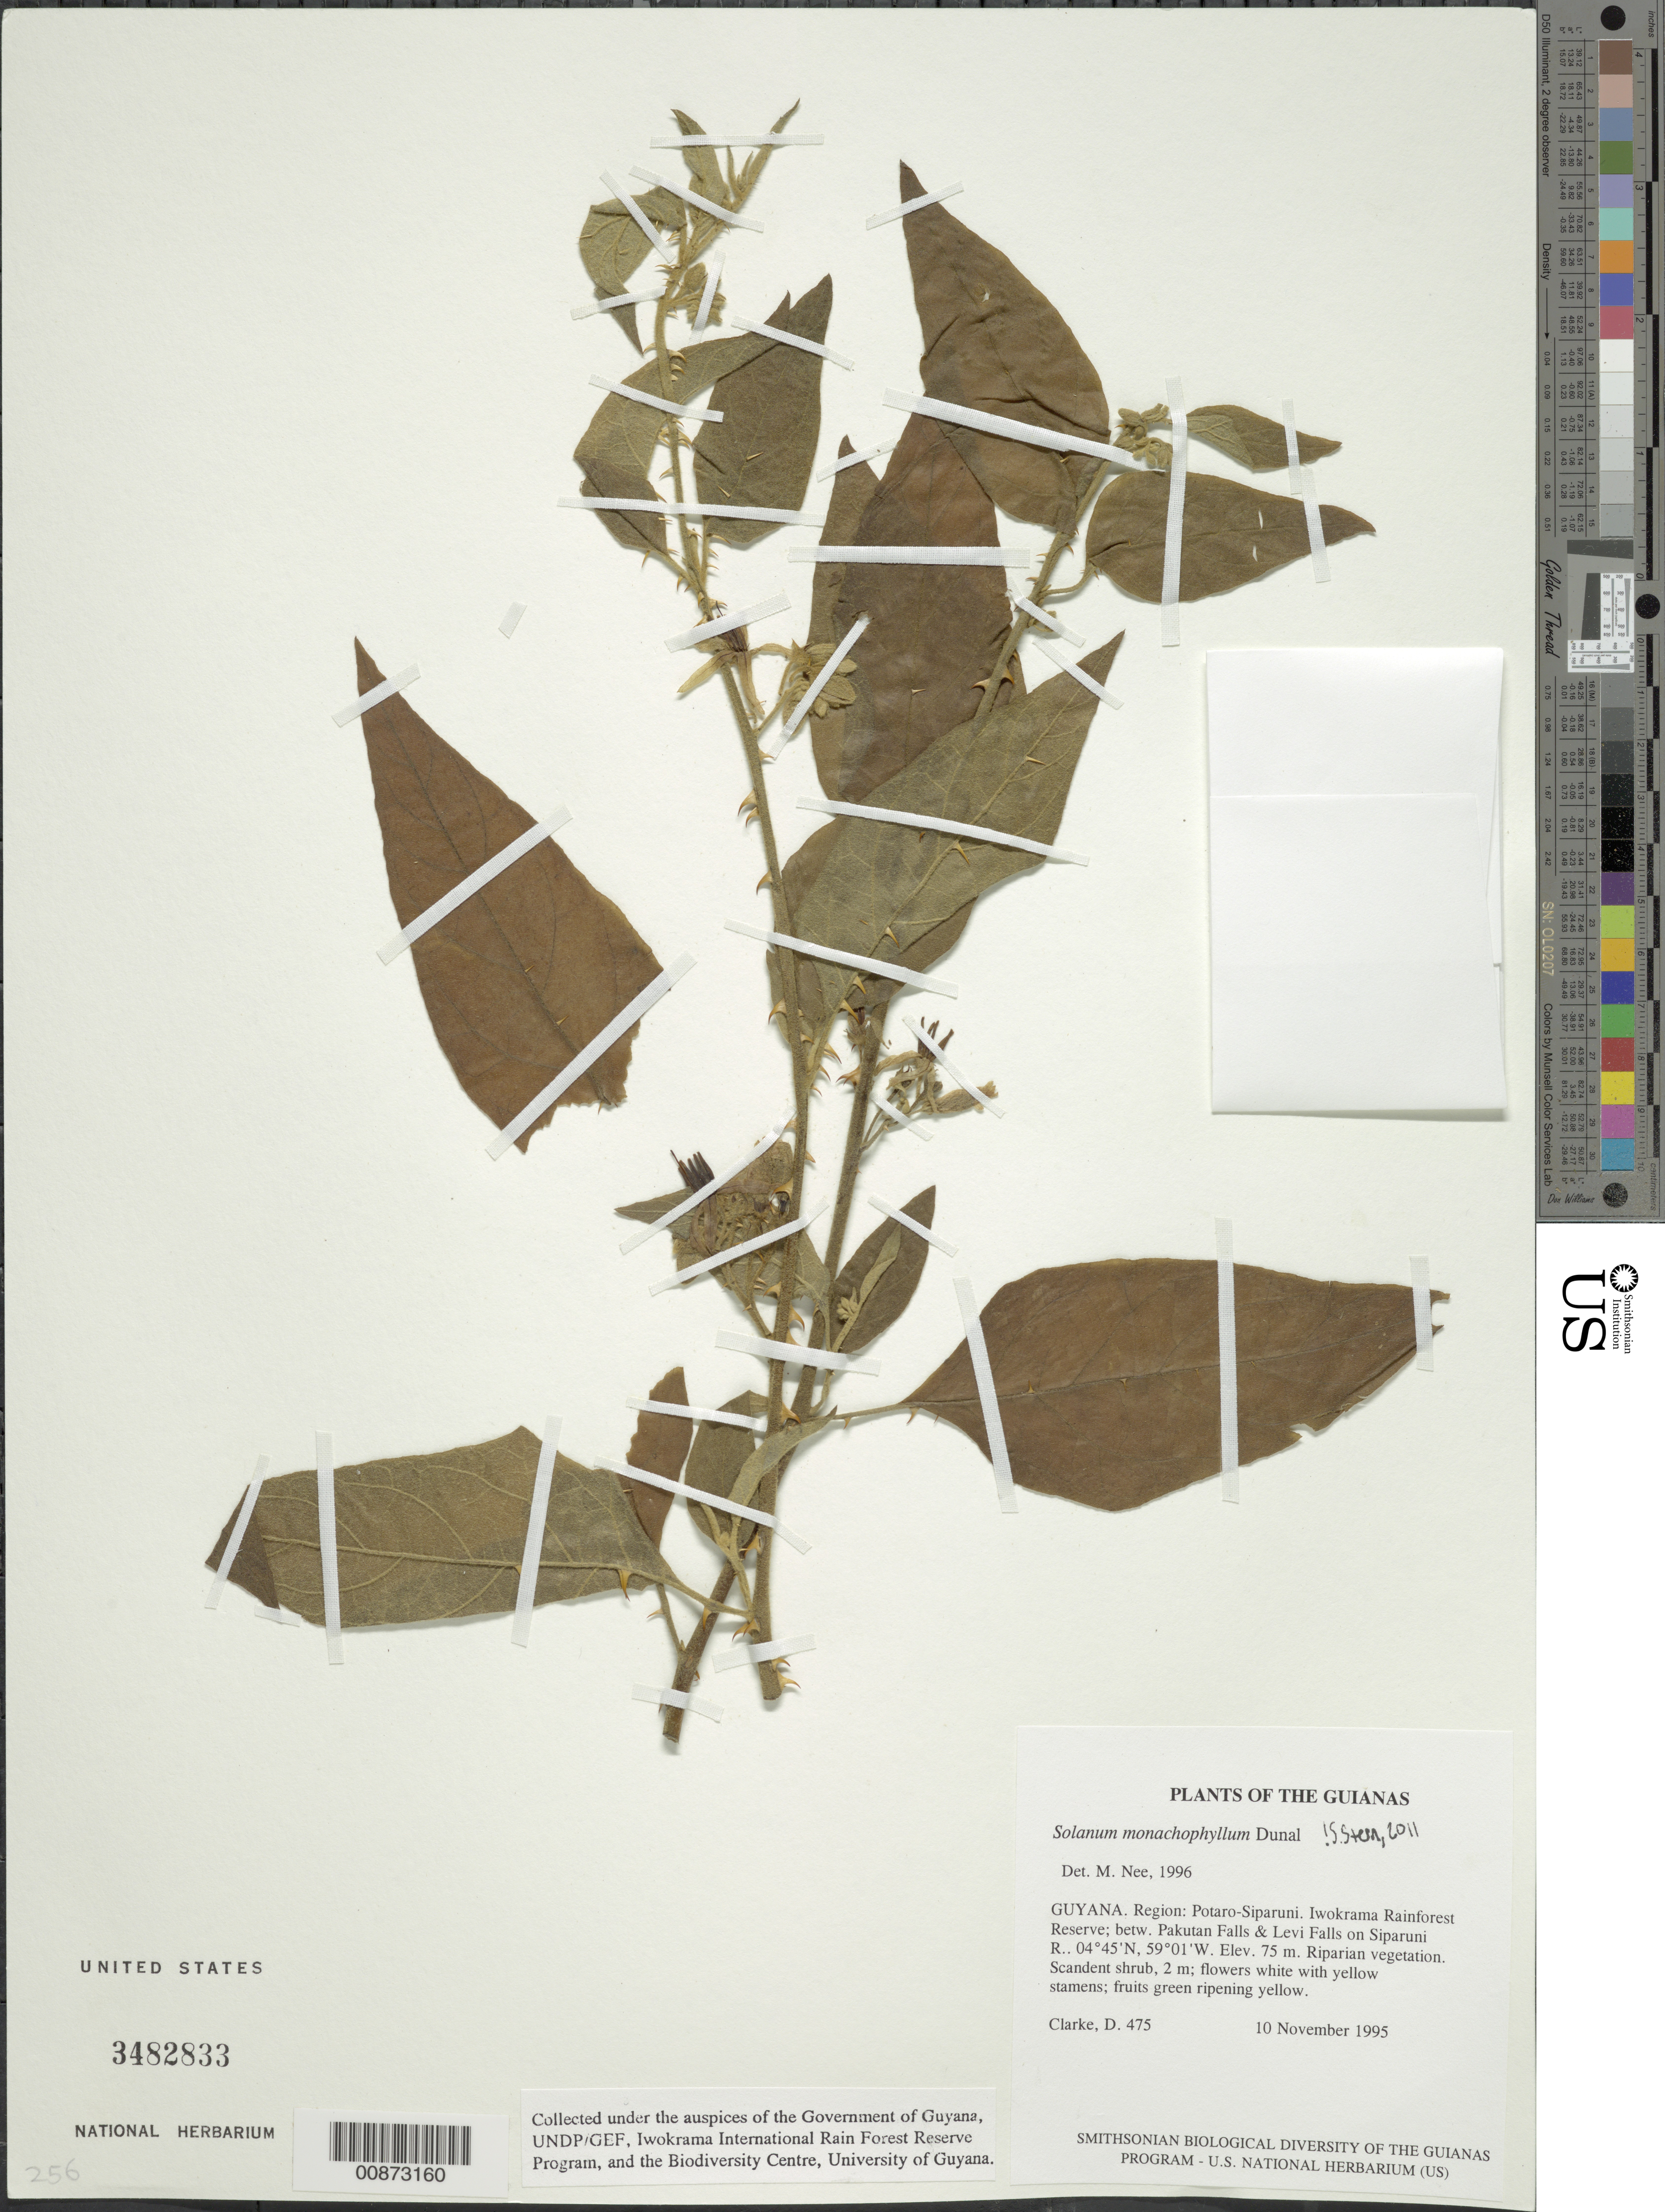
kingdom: Plantae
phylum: Tracheophyta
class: Magnoliopsida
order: Solanales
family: Solanaceae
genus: Solanum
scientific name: Solanum monachophyllum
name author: Dunal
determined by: Nee, Michael H.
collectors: H. D. Clarke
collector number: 475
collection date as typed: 10 November 1995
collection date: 1995-11-10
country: Guyana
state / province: Potaro-Siparuni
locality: Iwokrama Rainforest Reserve; betw. Pakutau Falls & Levi Falls on Siparuni R.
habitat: Riparian vegetation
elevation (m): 75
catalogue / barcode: US 3482833